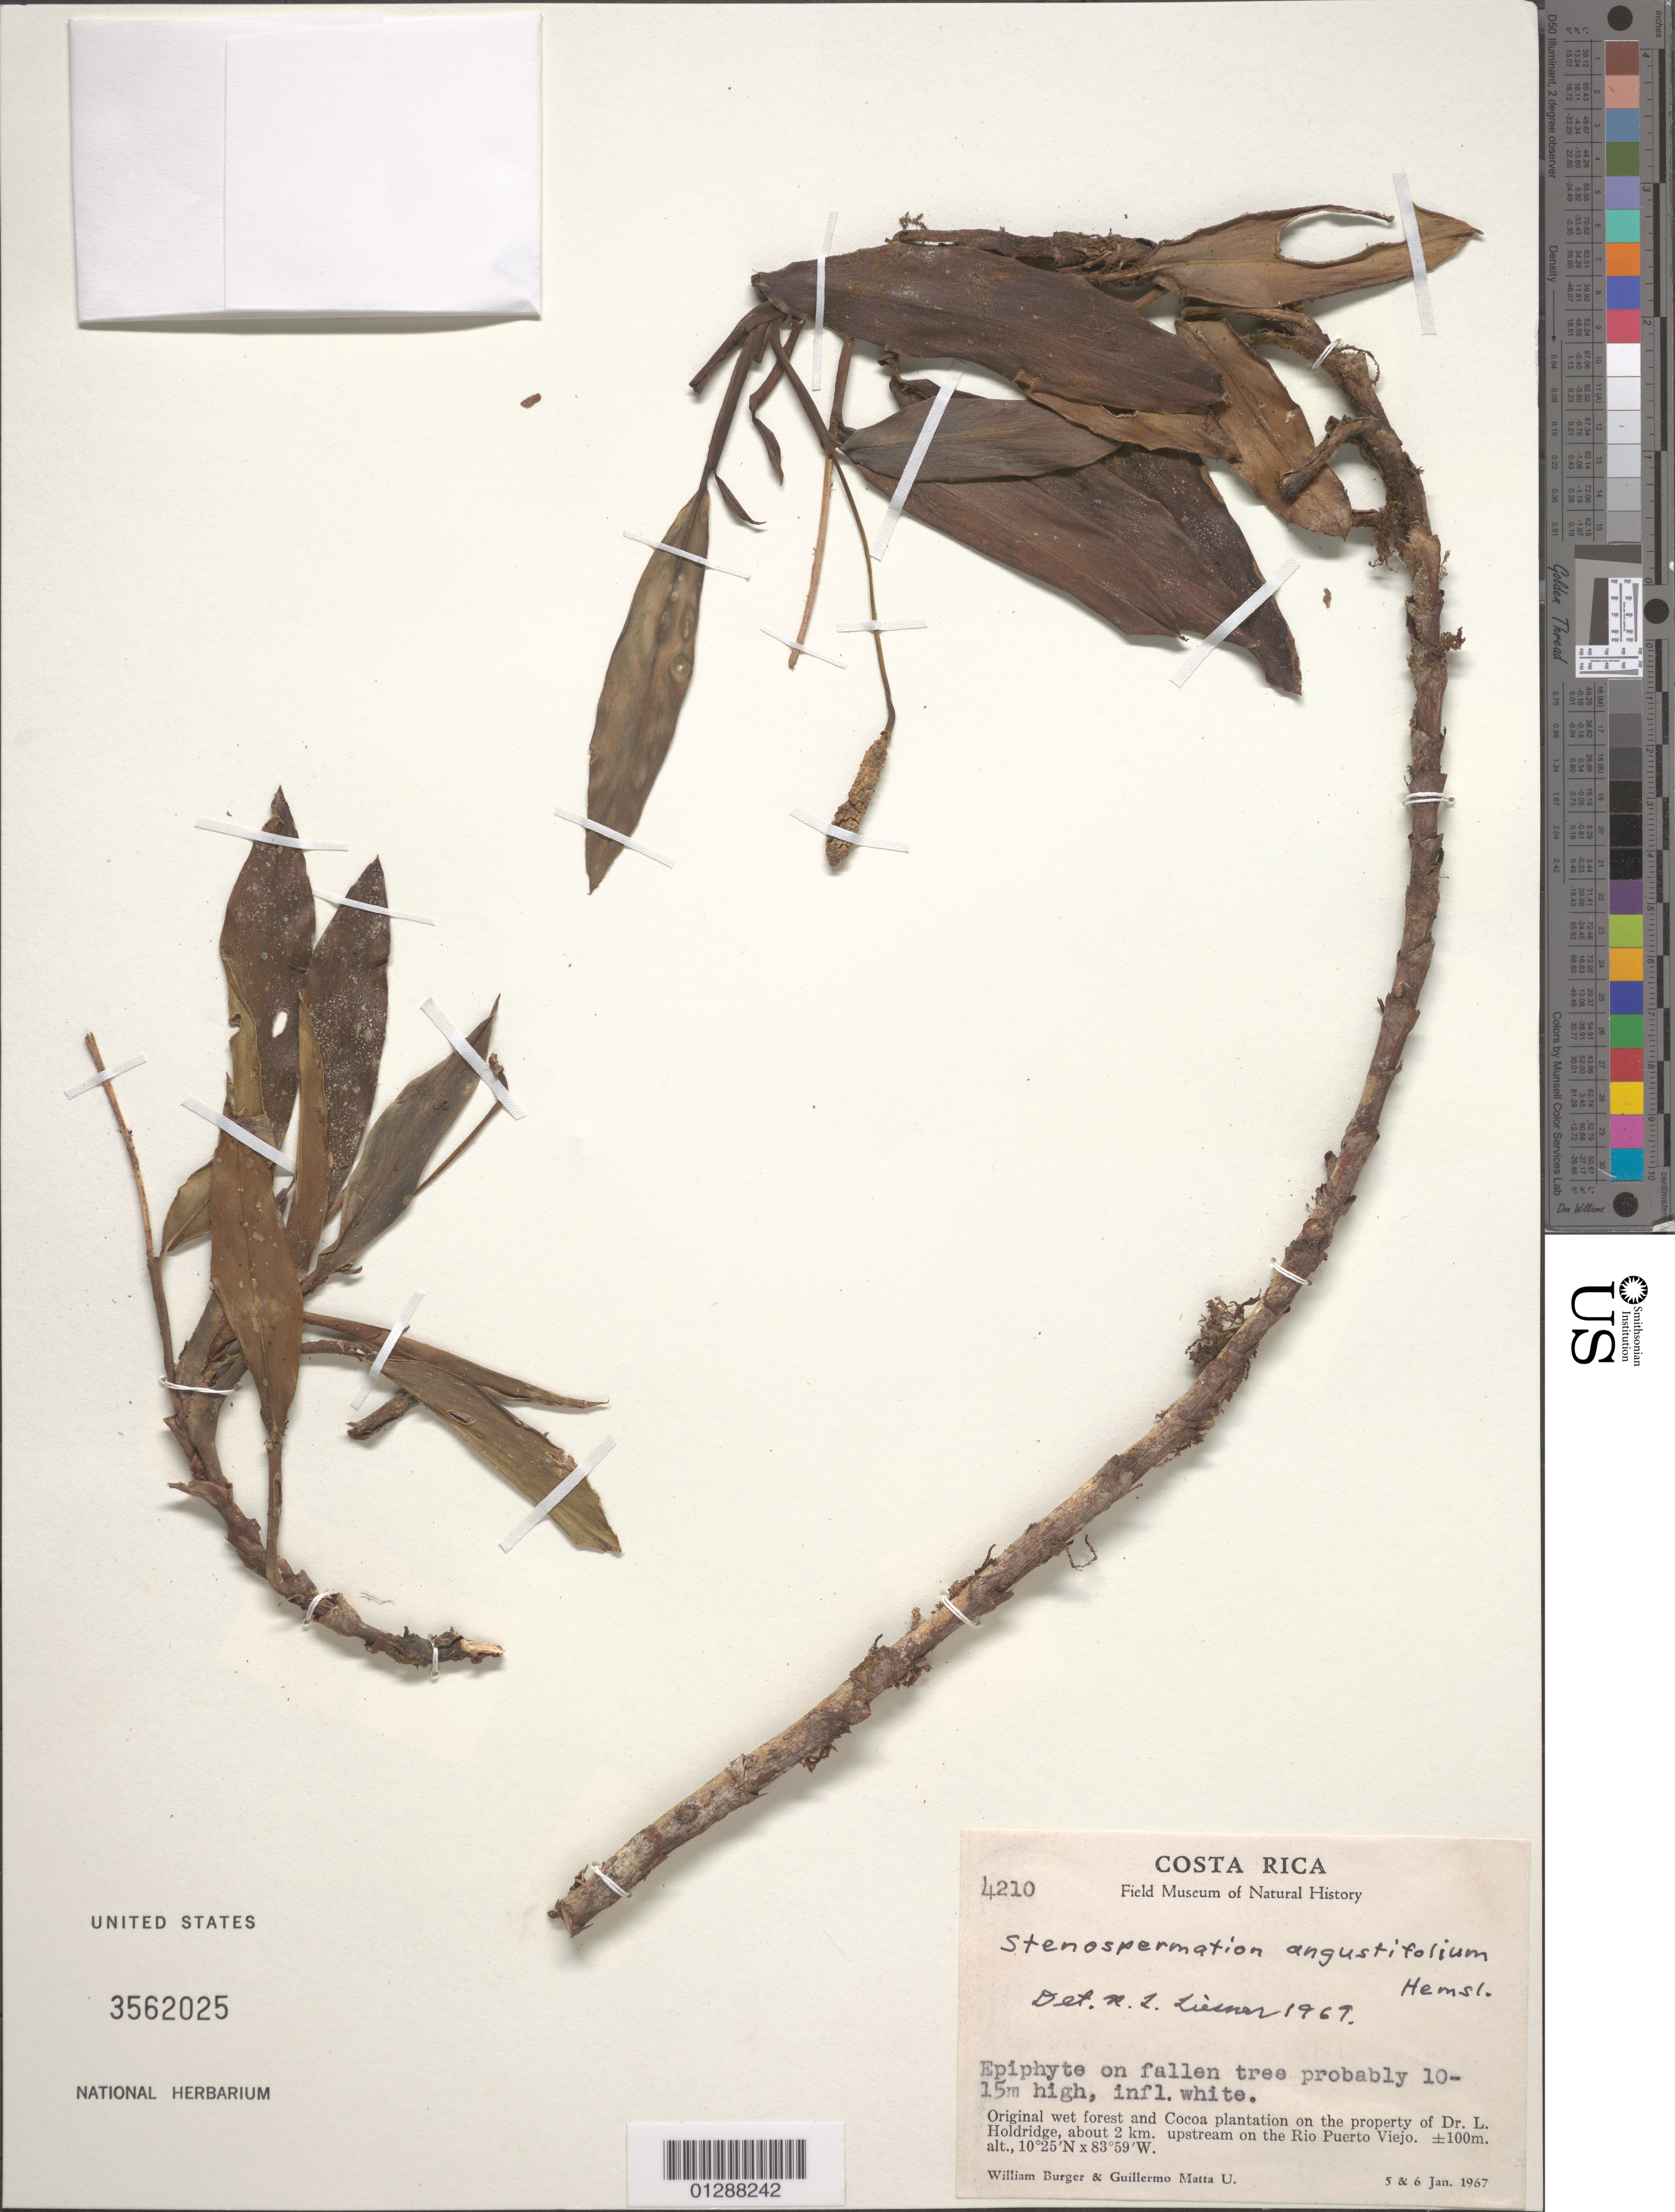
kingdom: Plantae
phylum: Tracheophyta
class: Liliopsida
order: Alismatales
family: Araceae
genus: Stenospermation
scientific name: Stenospermation angustifolium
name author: Hemsl.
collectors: W. Burger & G. Matta U.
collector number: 4210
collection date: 1967-01-05/1967-01-06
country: Costa Rica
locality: On the property of Dr. L. Holdridge, about 2 km. upstream on the Rio Puerto Viejo.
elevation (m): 100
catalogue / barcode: US 3562025